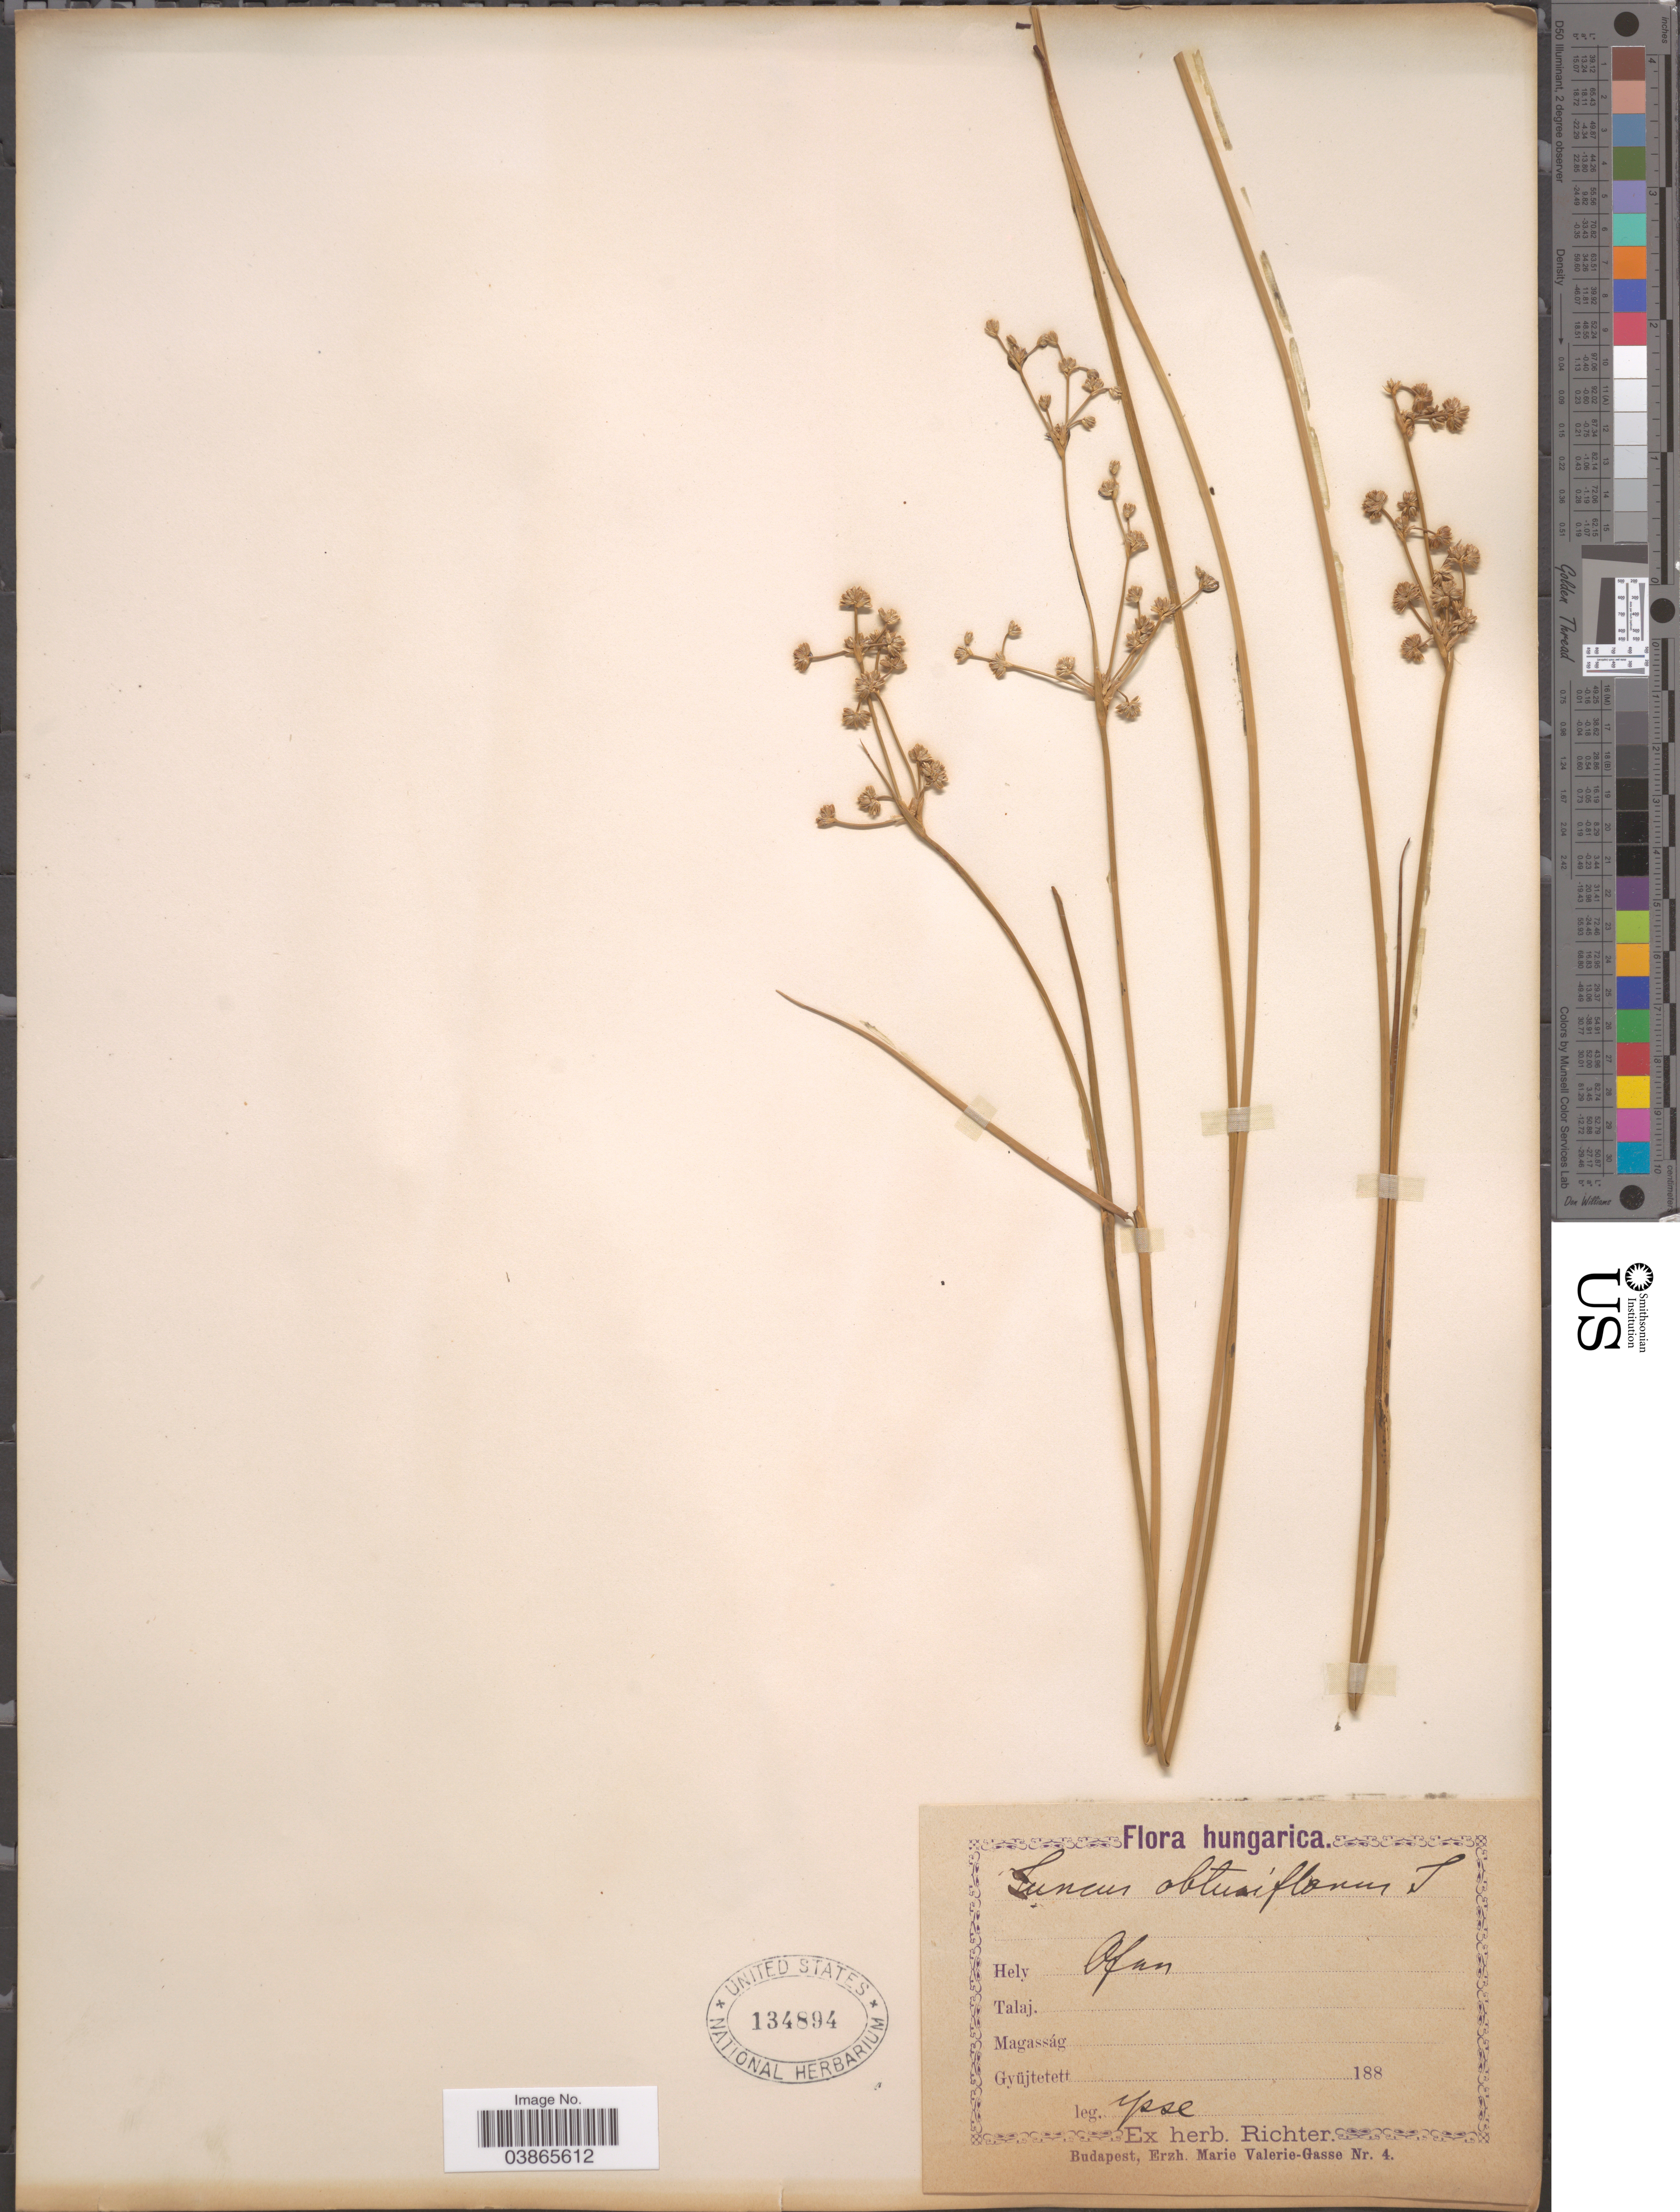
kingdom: Plantae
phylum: Tracheophyta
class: Liliopsida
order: Poales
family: Juncaceae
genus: Juncus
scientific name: Juncus obtusiflorus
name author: Ehrh. ex Hoffm.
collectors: -- Richter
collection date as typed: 188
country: Hungary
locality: Ofen.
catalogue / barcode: US 134894